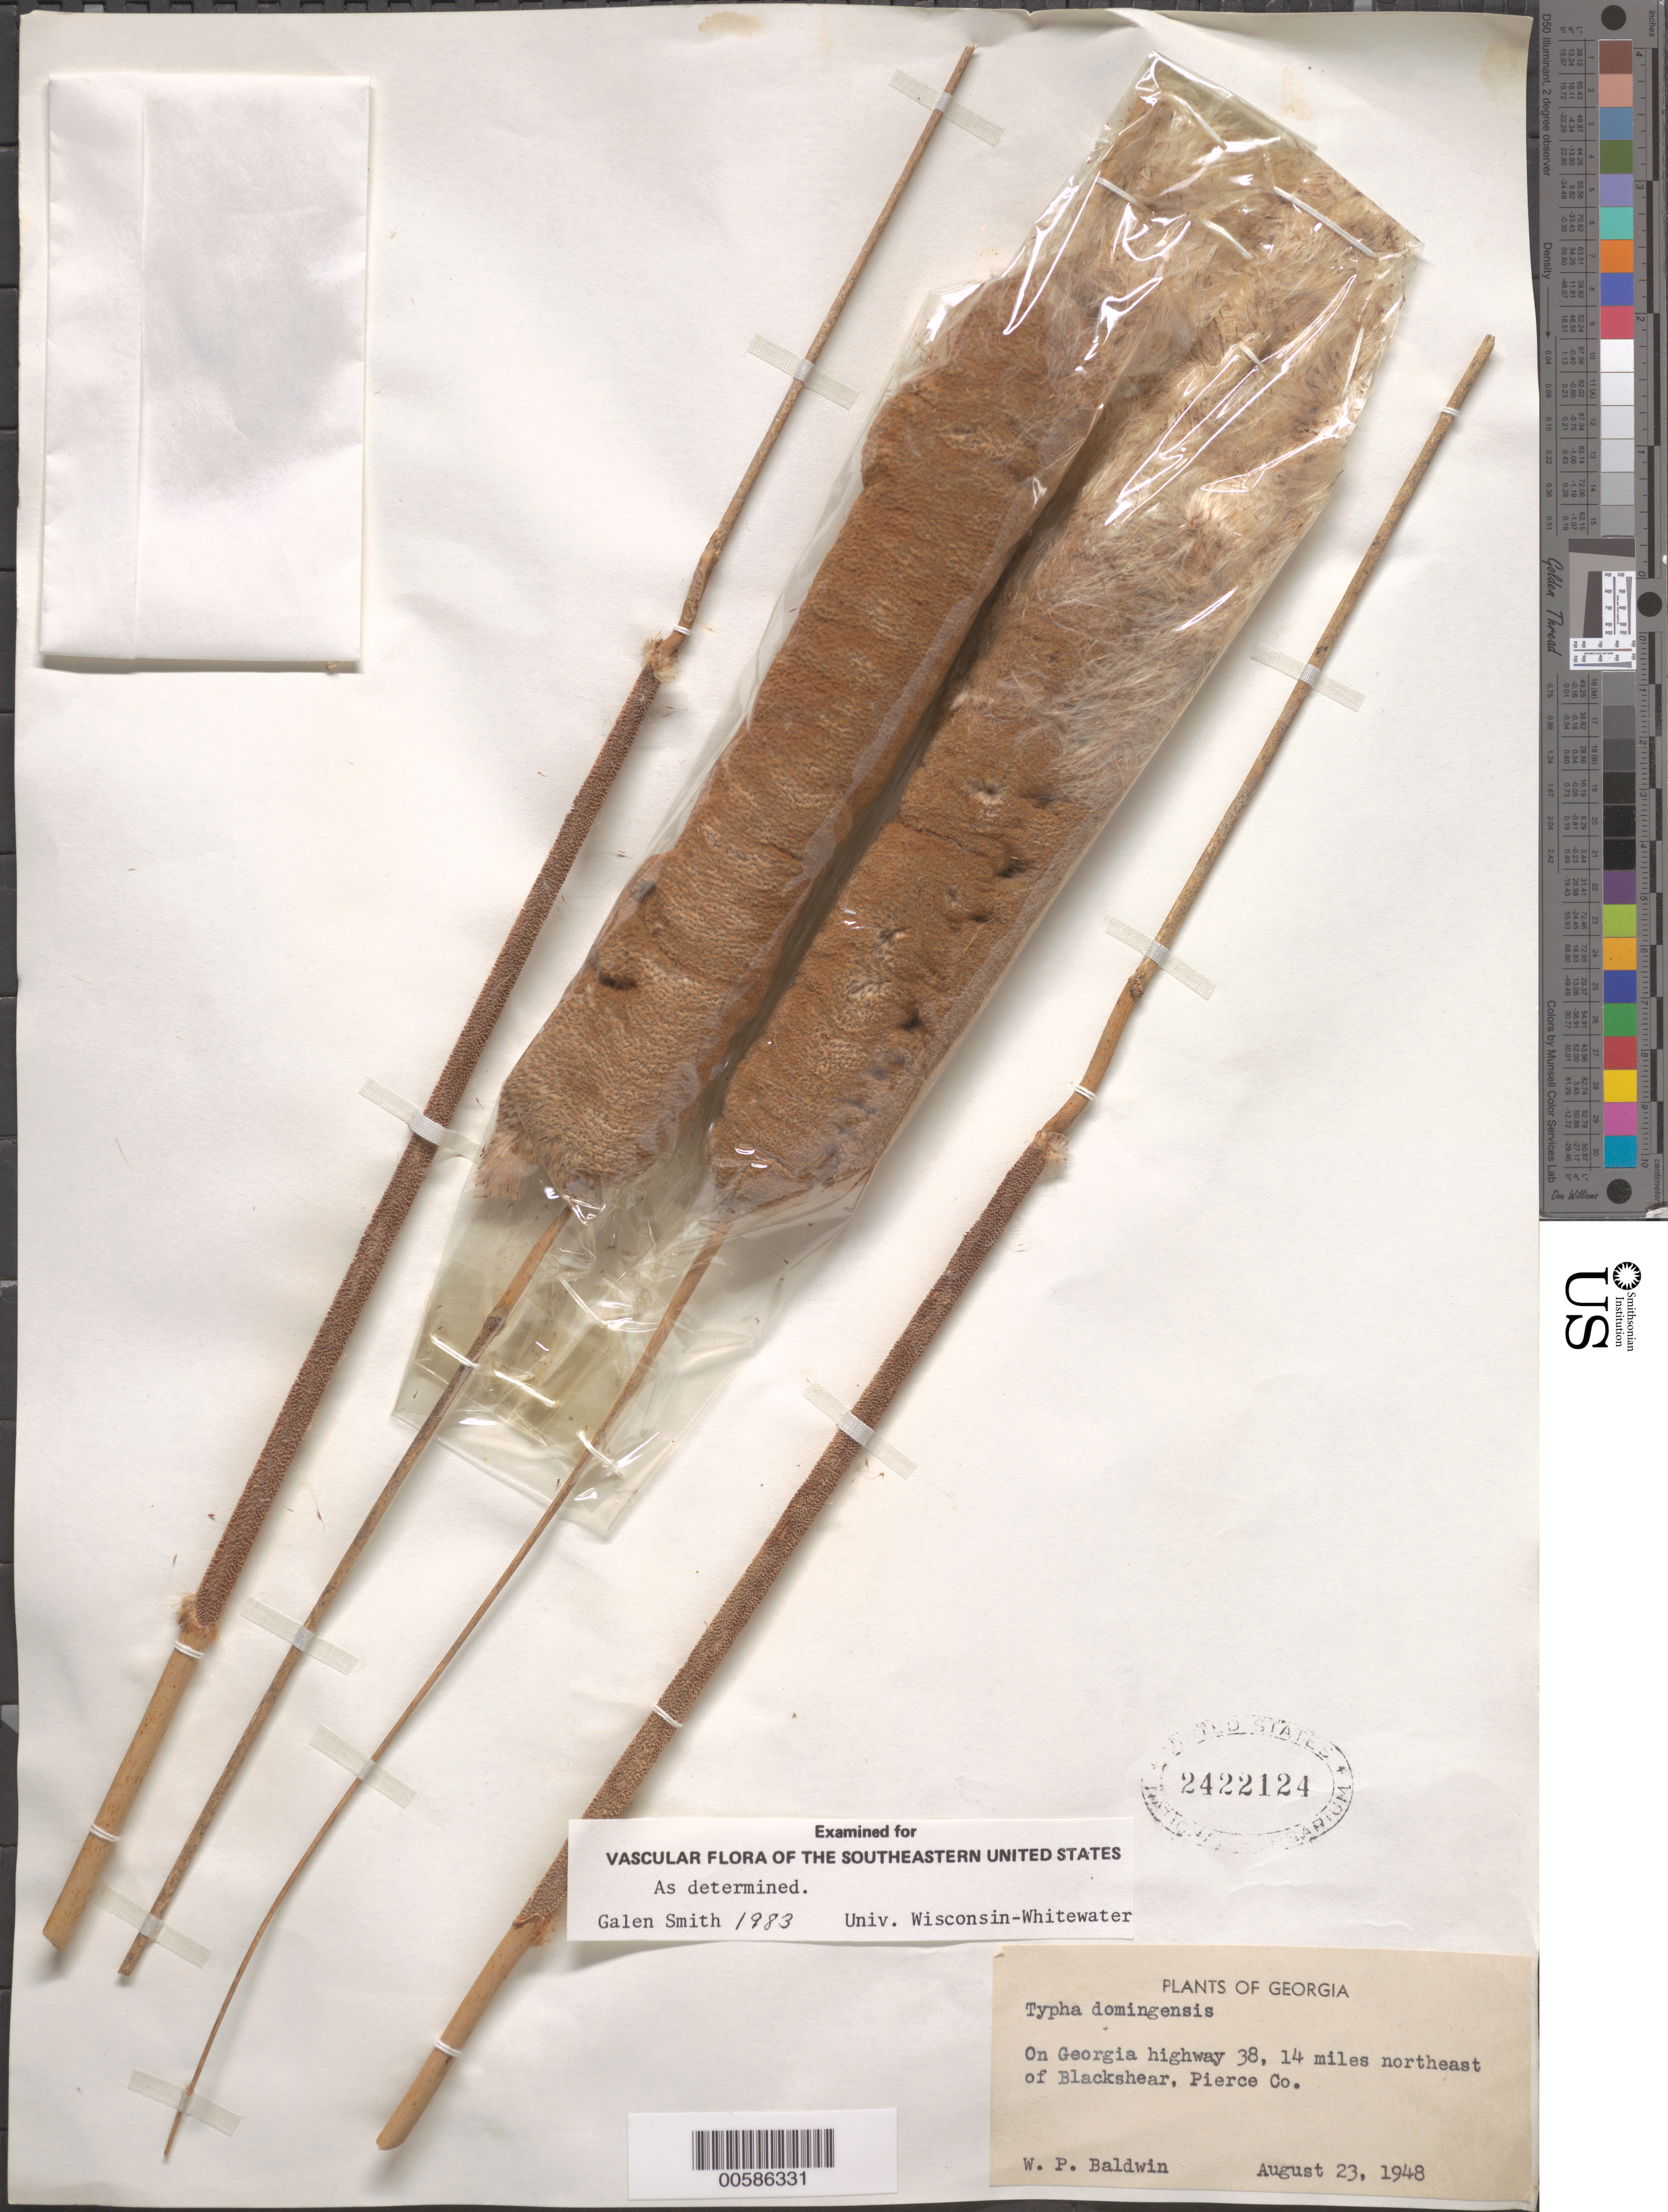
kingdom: Plantae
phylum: Tracheophyta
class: Liliopsida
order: Poales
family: Typhaceae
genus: Typha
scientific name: Typha domingensis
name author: Pers.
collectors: W. Baldwin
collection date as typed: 23 Aug 1948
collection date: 1948-08-23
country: United States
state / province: Georgia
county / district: Pierce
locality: NE of Blackshear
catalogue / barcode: US 2422124